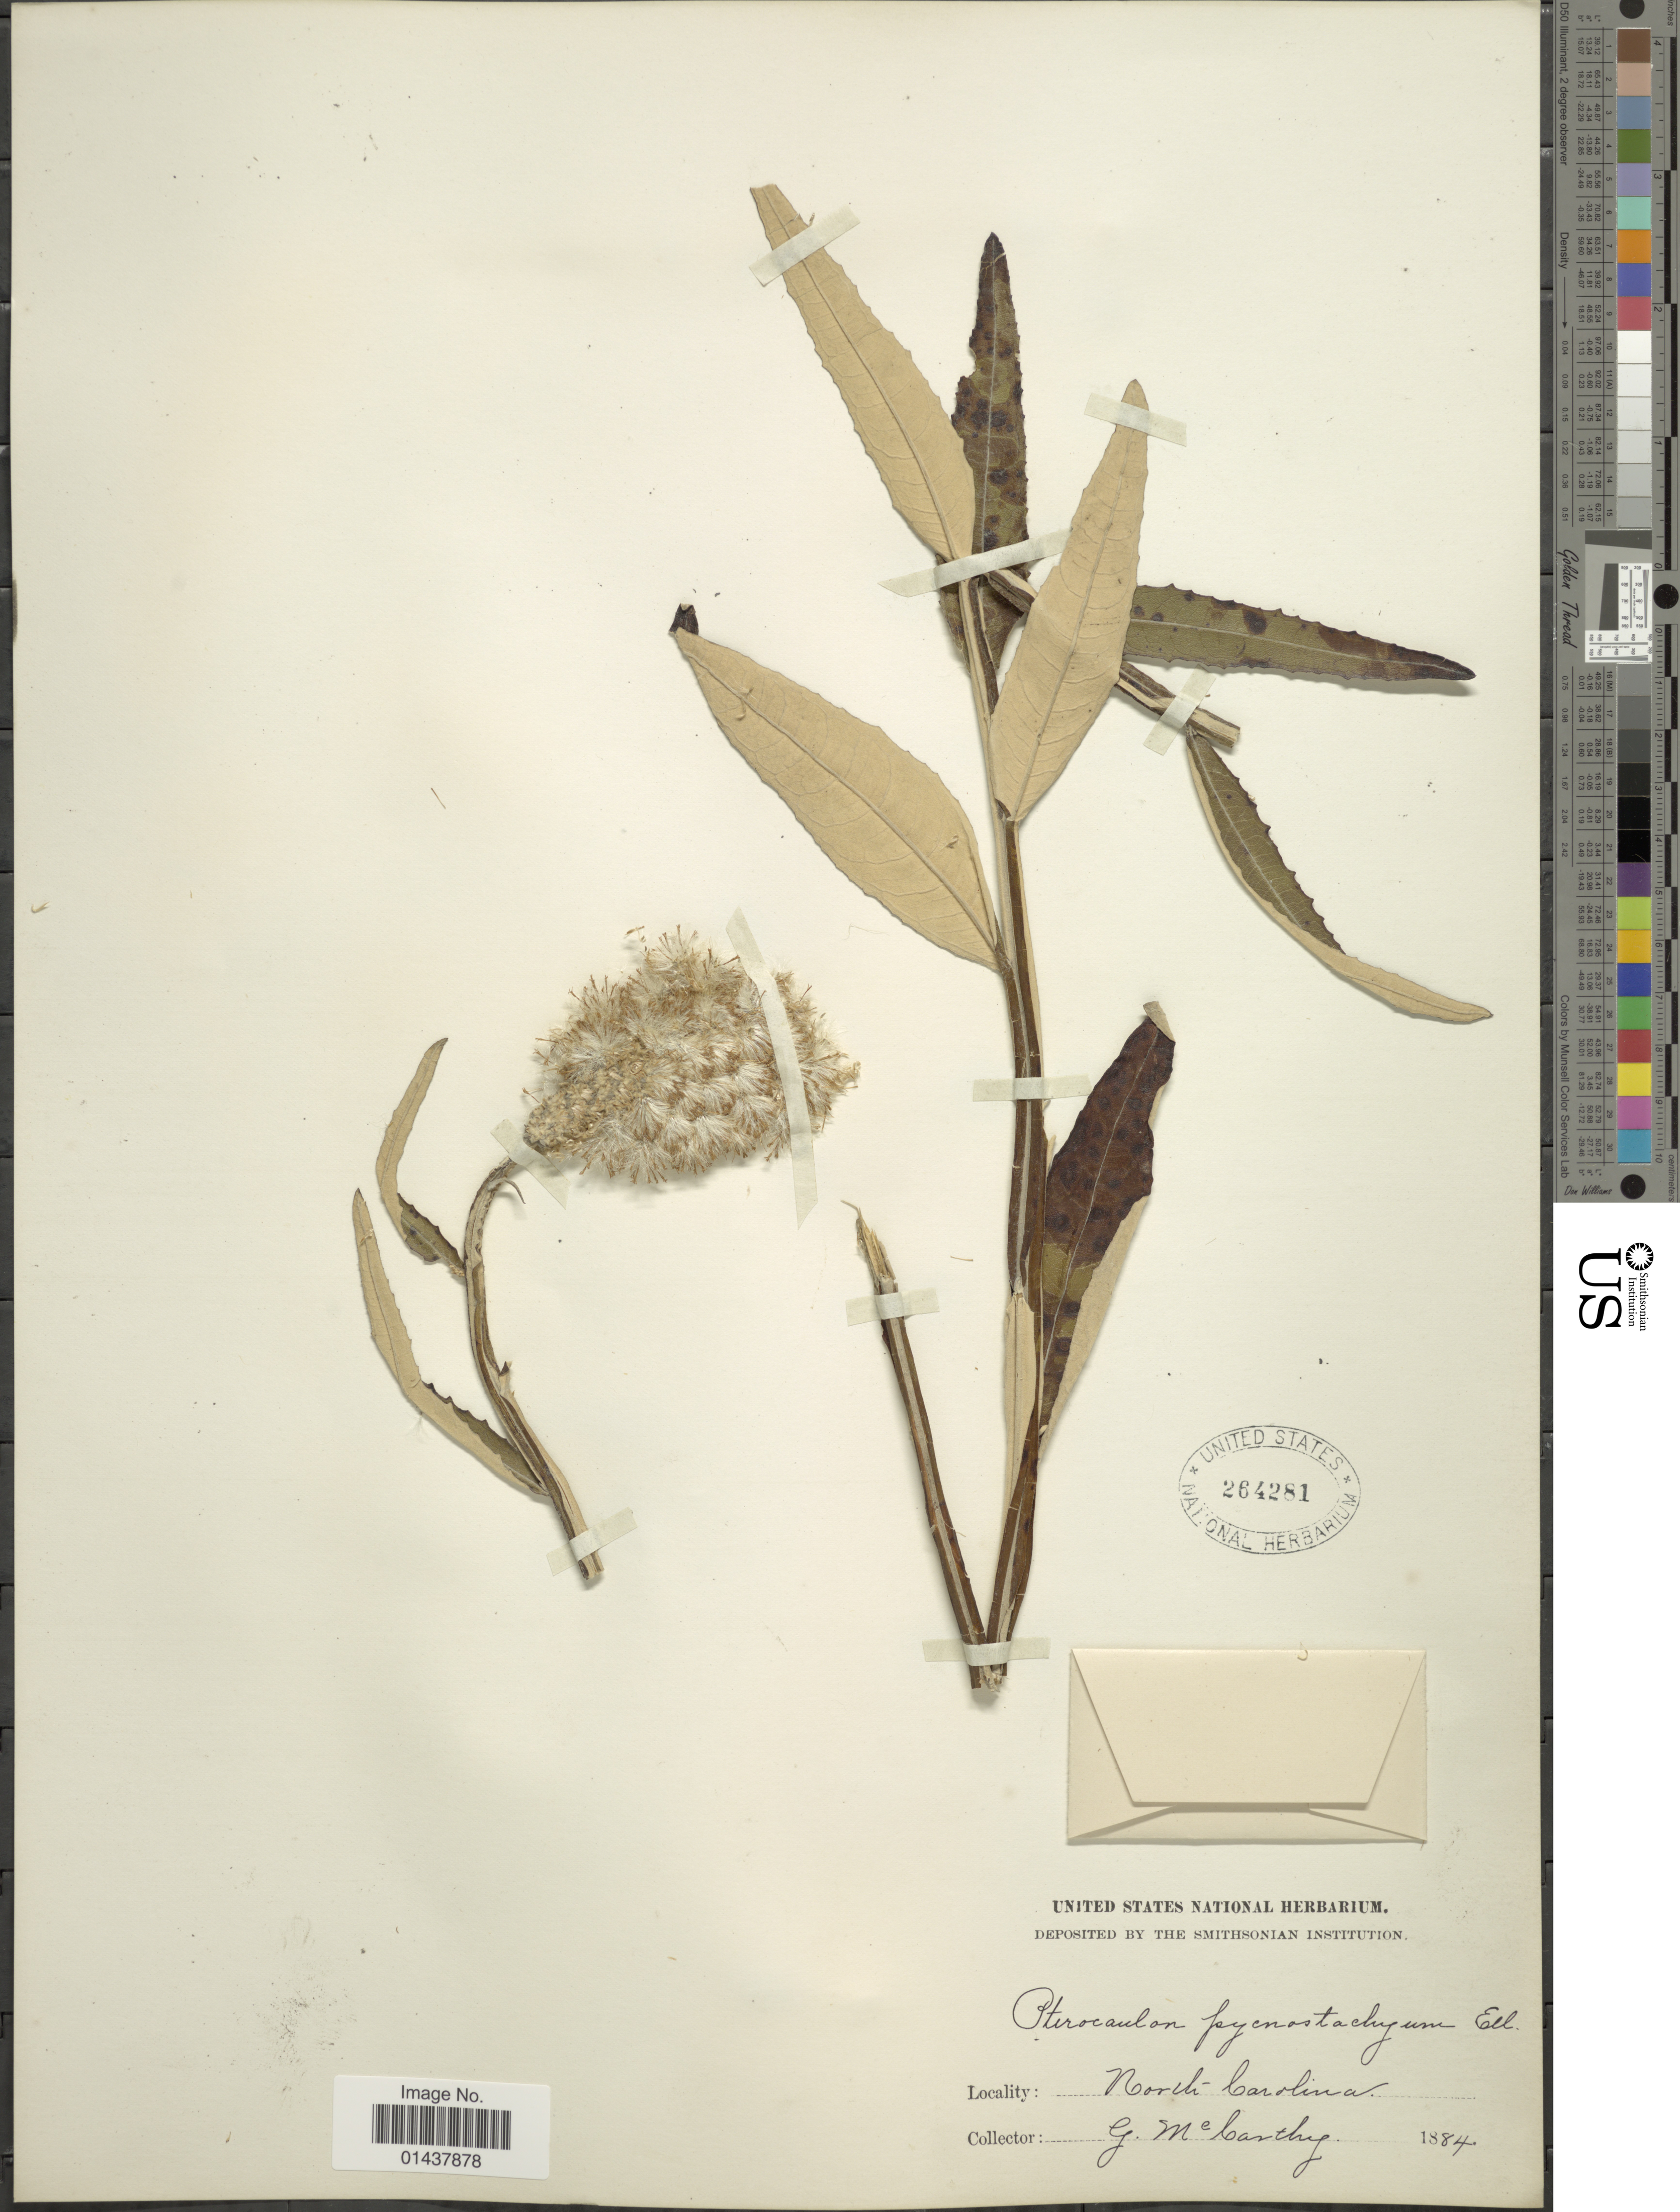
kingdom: Plantae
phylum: Tracheophyta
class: Magnoliopsida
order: Asterales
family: Asteraceae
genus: Pterocaulon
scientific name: Pterocaulon undulatum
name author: C. Mohr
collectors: G. M. McCarthy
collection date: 1884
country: United States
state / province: North Carolina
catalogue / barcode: US 264281